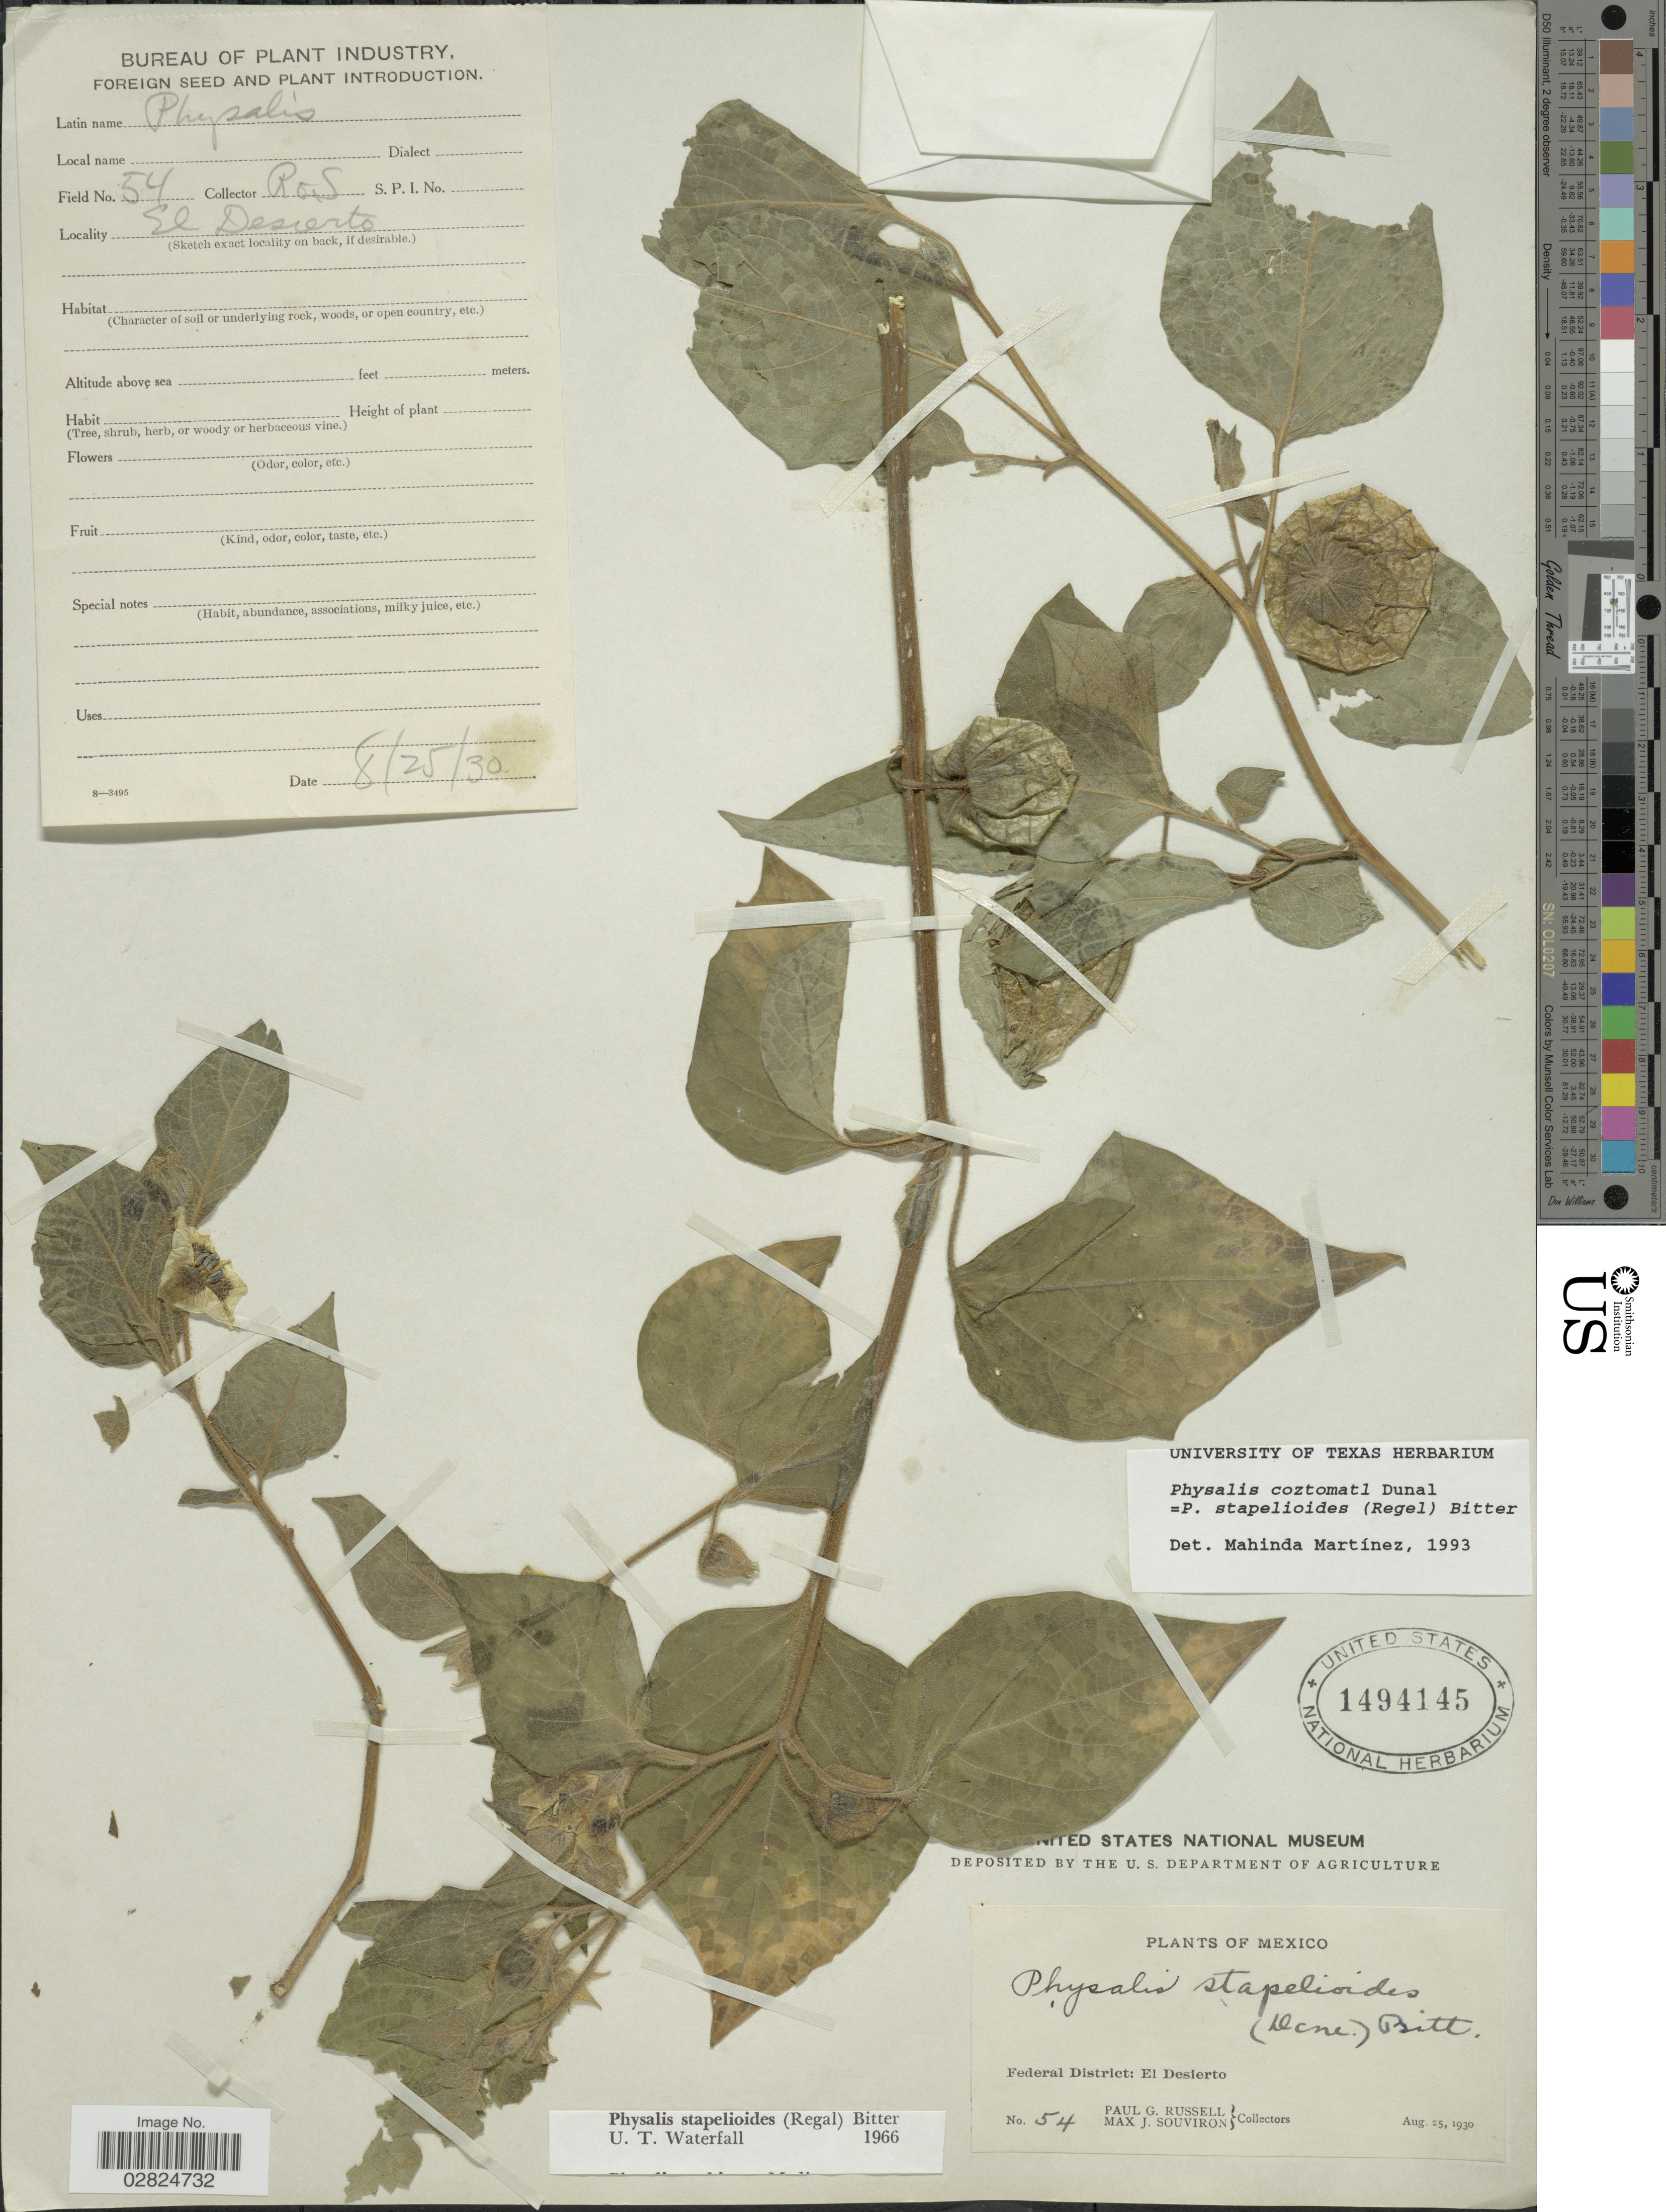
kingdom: Plantae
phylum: Tracheophyta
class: Magnoliopsida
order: Solanales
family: Solanaceae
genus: Physalis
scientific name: Physalis coztomatl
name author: Dunal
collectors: P. G. Russell & M. J. Souviron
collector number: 54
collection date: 1930-08-25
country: Mexico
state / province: Distrito Federal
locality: Federal District. El Desierto.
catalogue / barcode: US 1494145